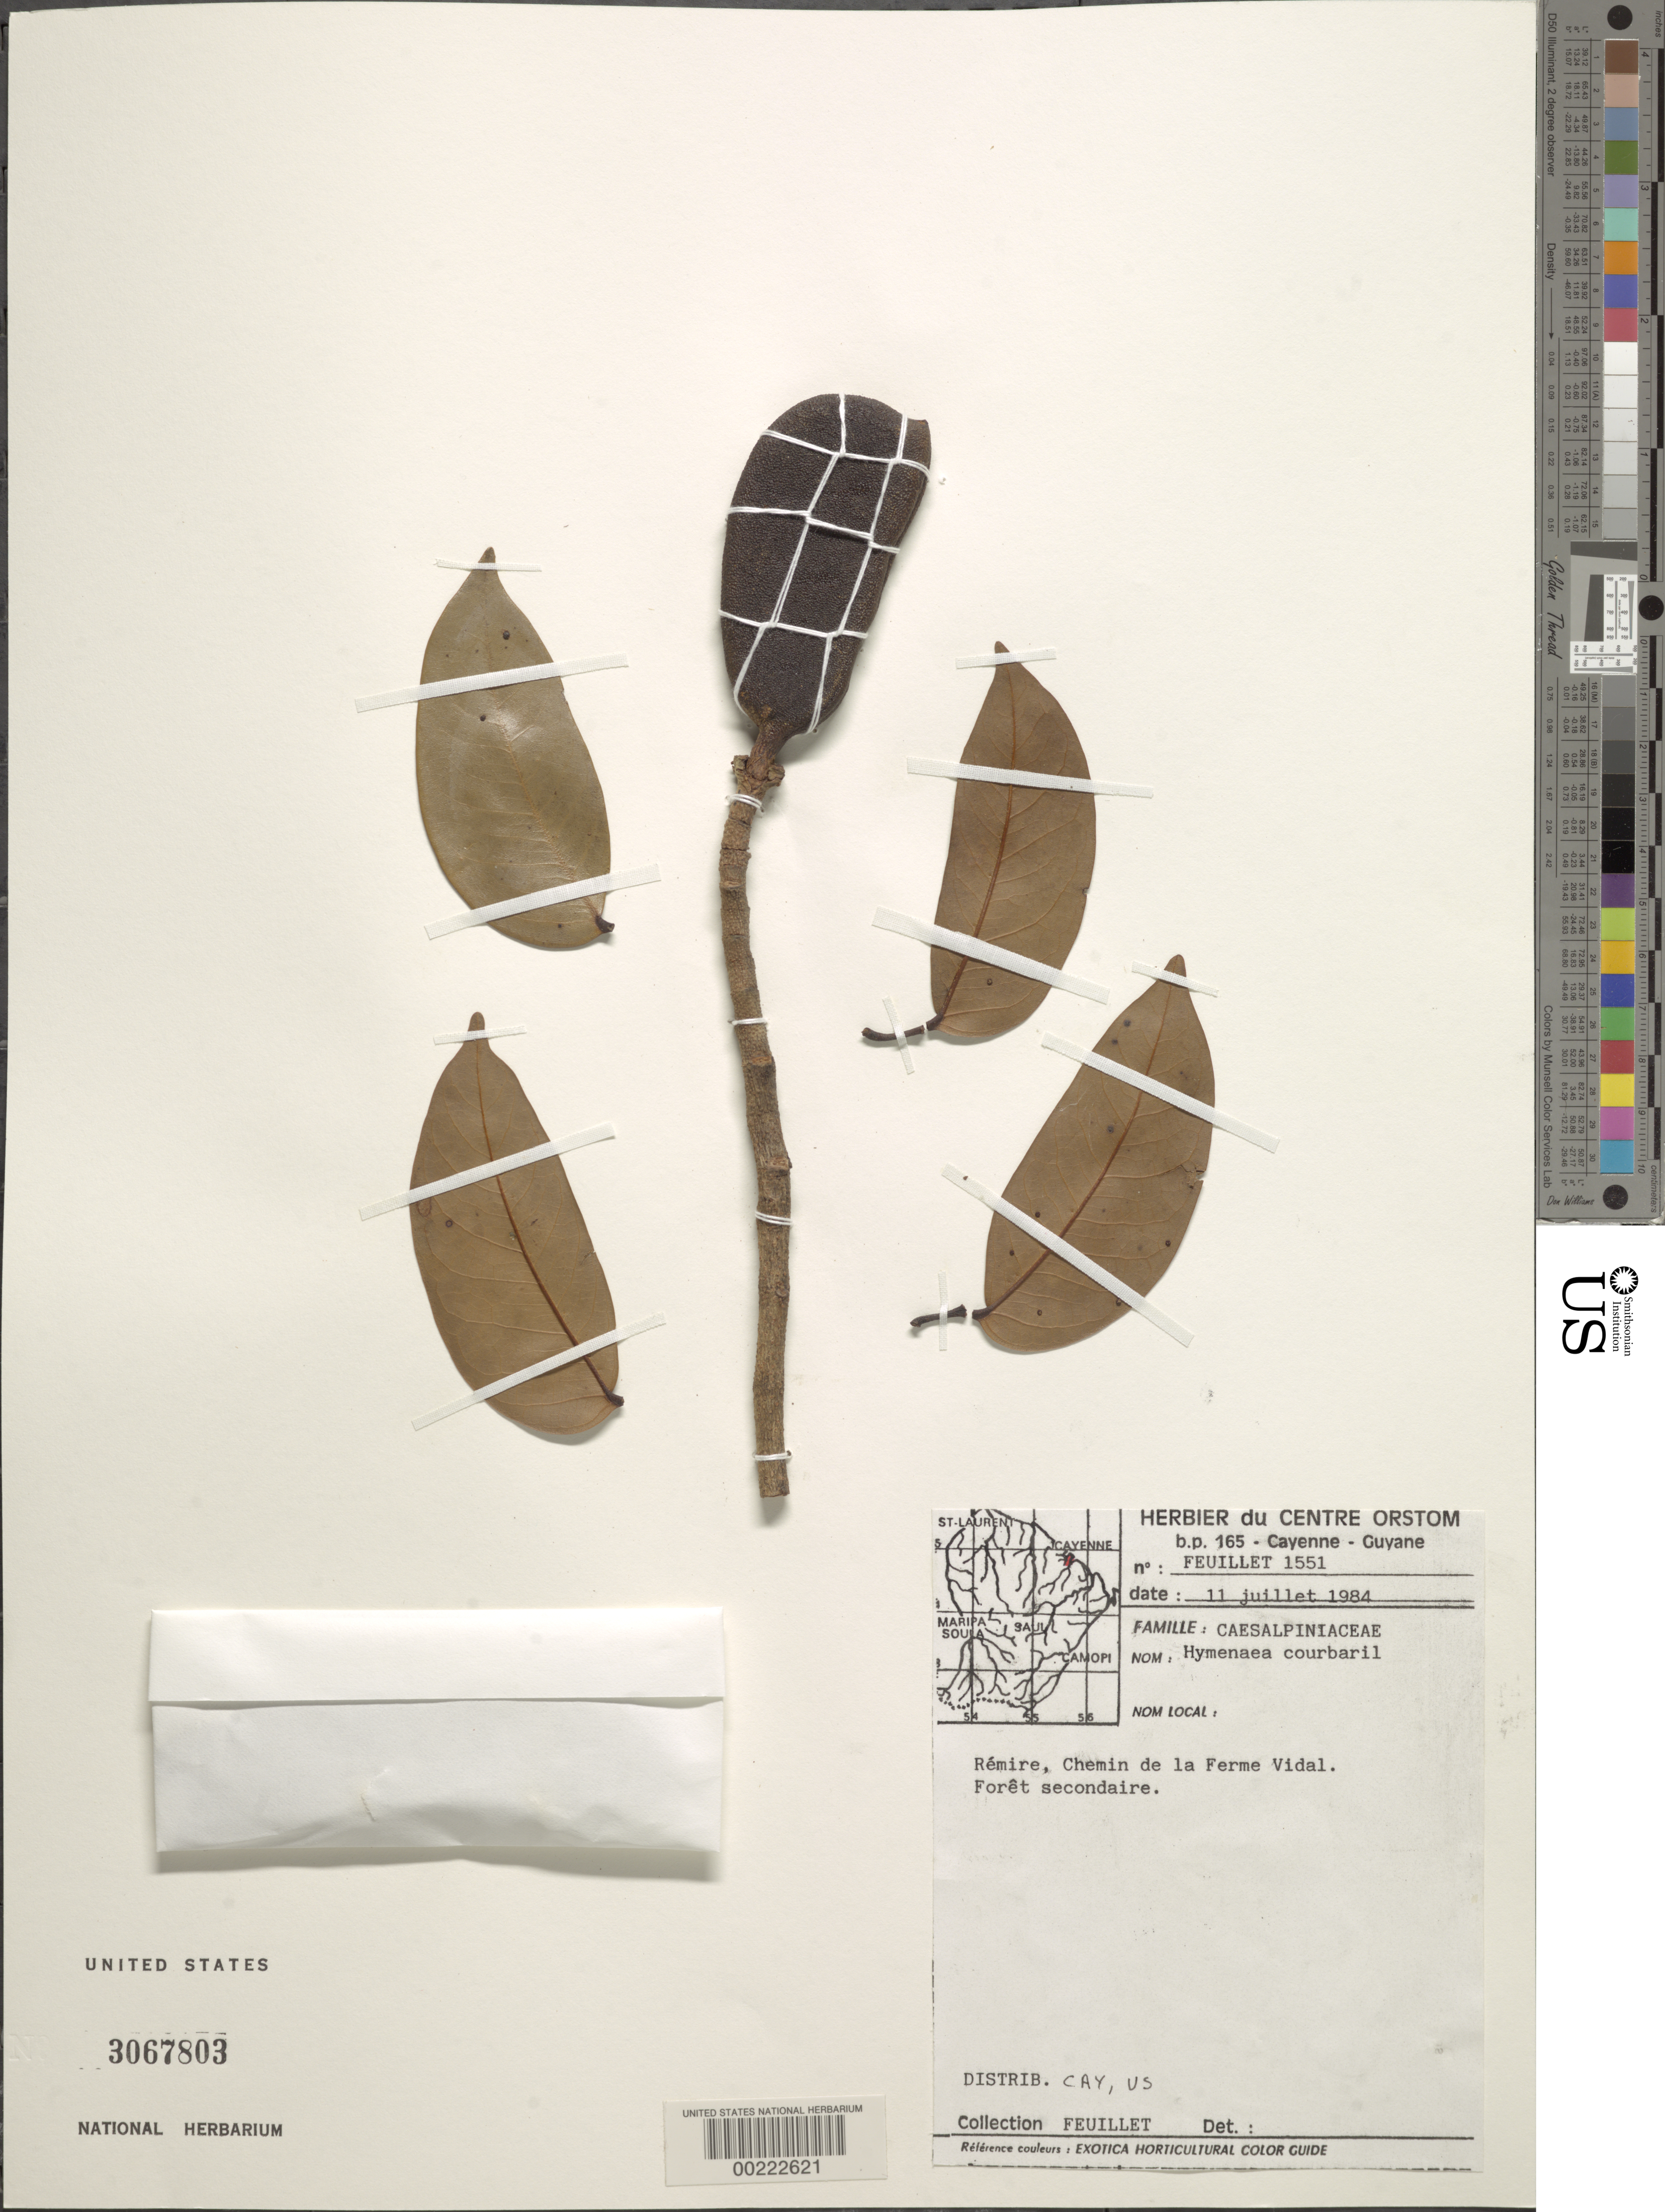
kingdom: Plantae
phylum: Tracheophyta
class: Magnoliopsida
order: Fabales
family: Fabaceae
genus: Hymenaea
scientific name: Hymenaea courbaril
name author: L.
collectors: C. Feuillet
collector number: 1551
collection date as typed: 11 Jul 1984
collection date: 1984-07-11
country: French Guiana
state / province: Cayenne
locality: Remire, chemin de la ferme vidal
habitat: Secondary forest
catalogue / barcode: US 3067803